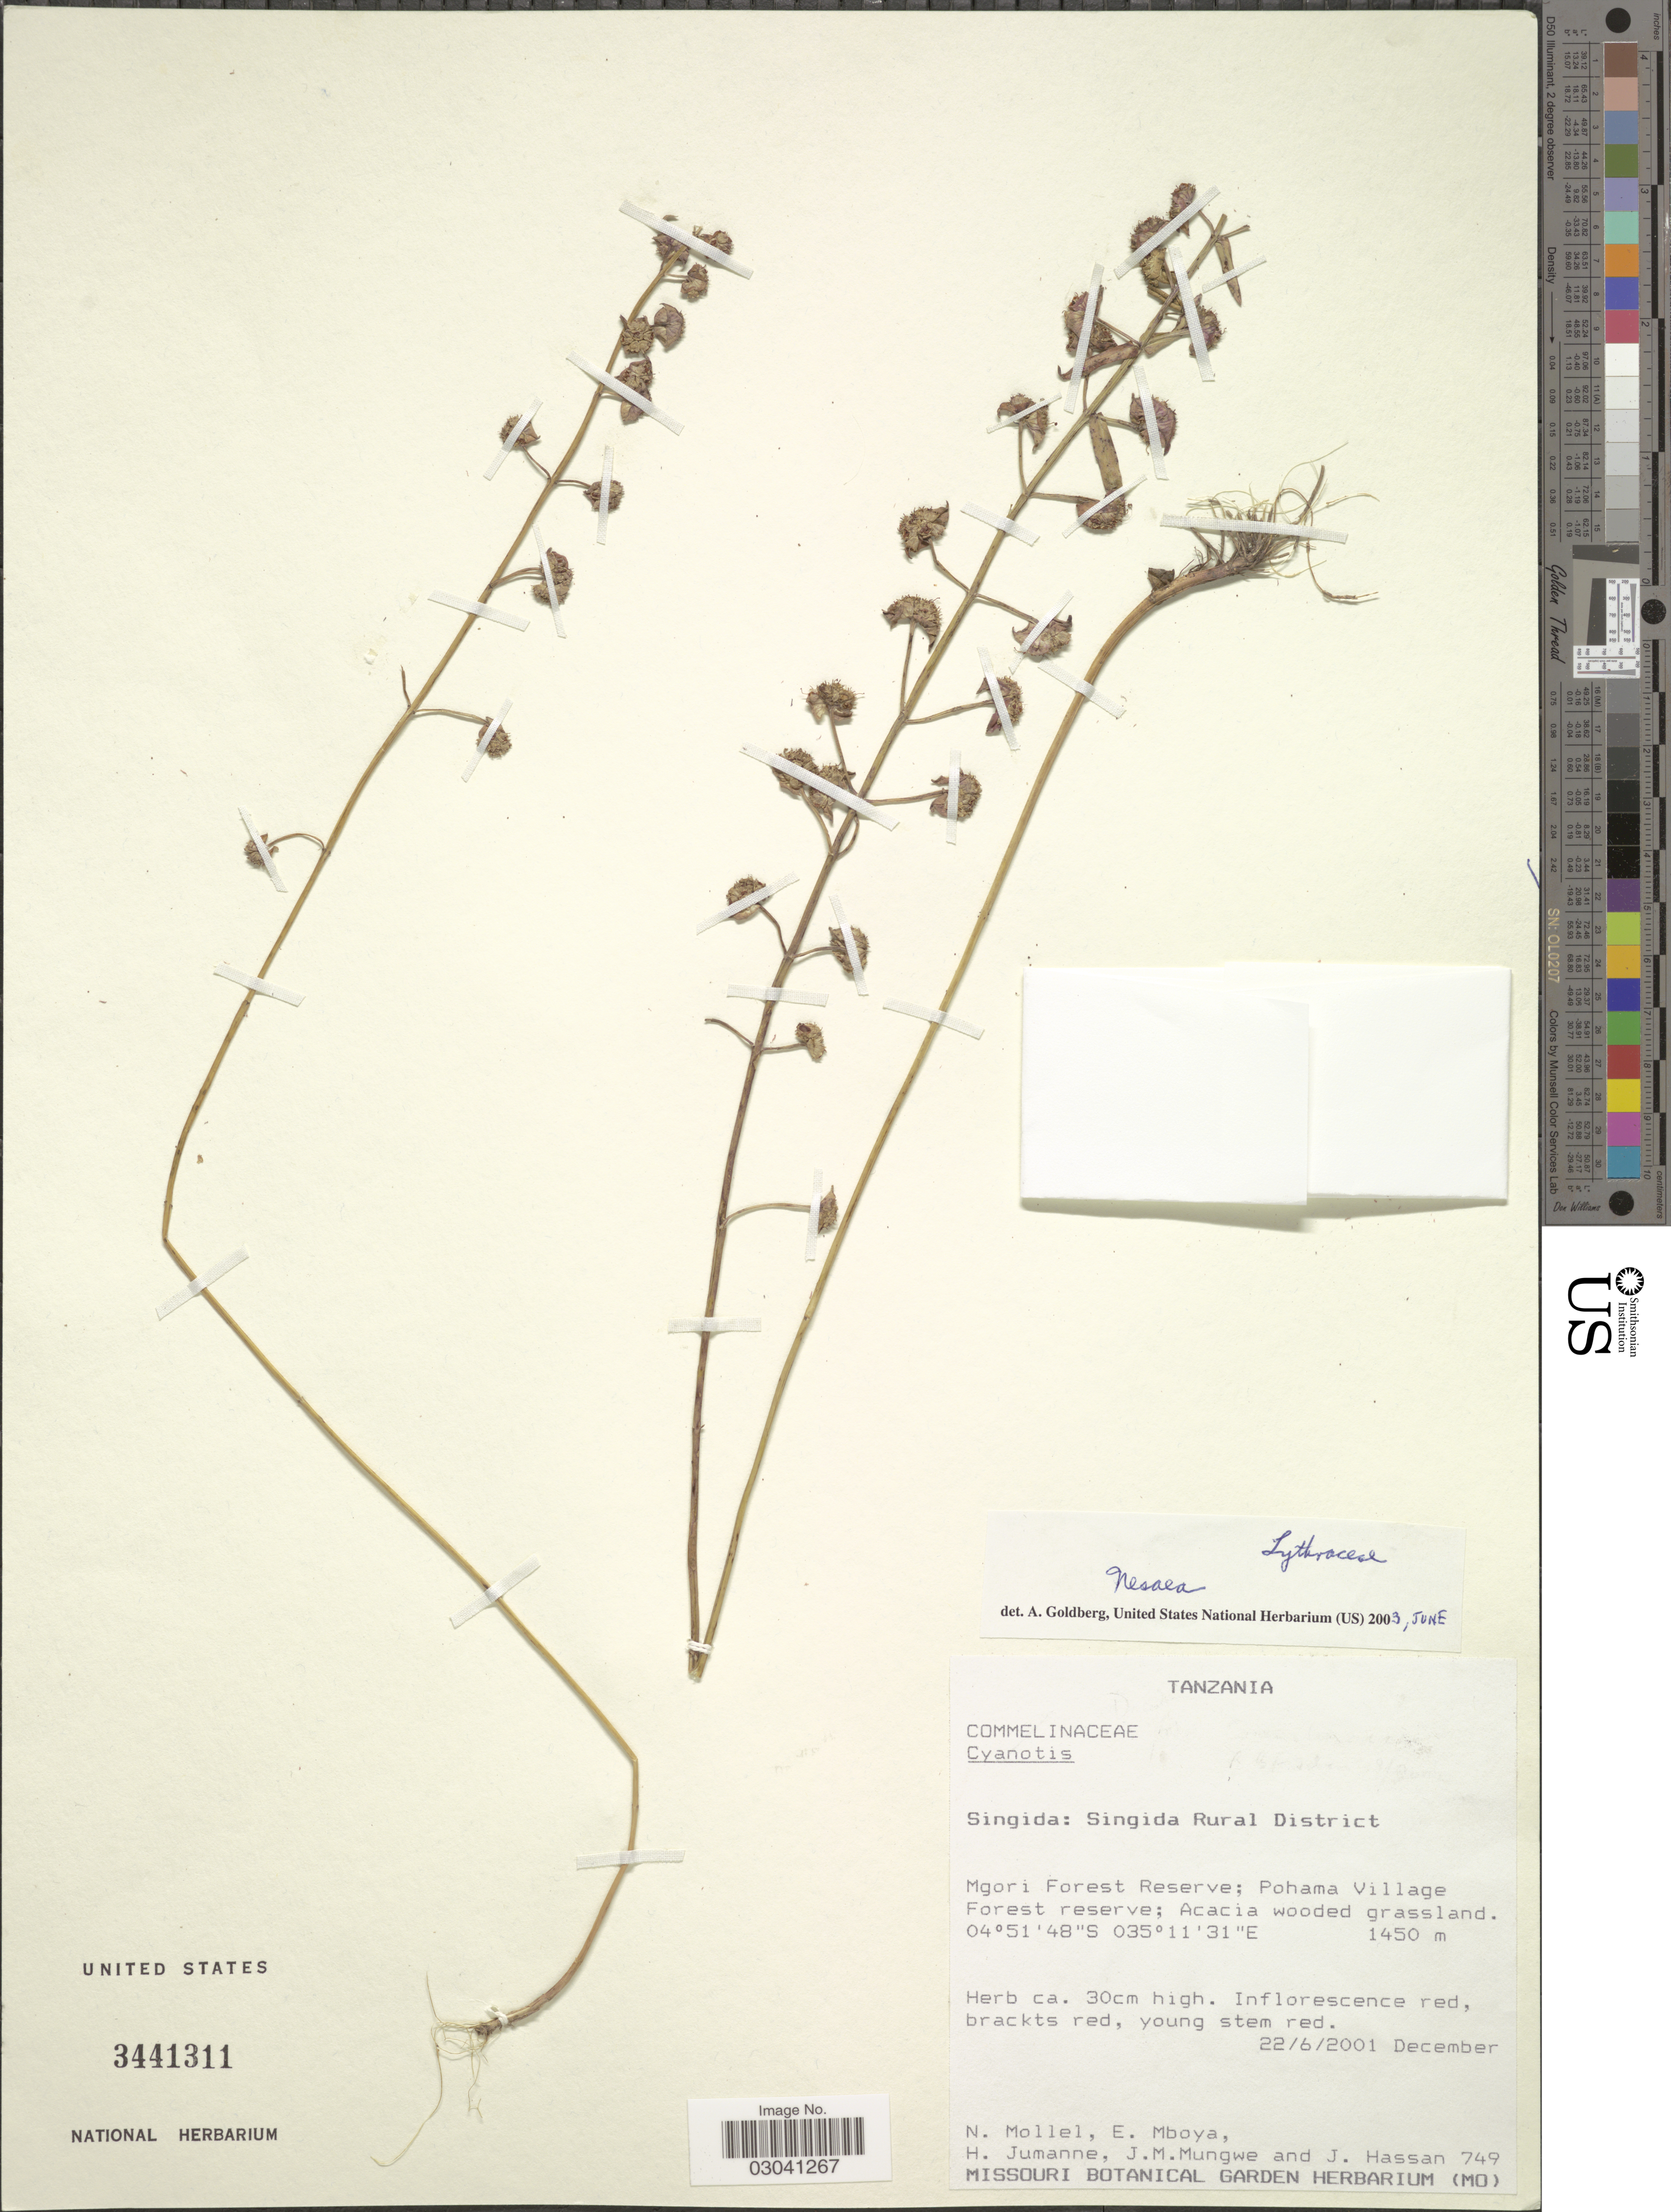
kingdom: Plantae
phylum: Tracheophyta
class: Magnoliopsida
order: Myrtales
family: Lythraceae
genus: Ammannia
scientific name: Ammannia erecta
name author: (Guill. & Perr.) S.A. Graham & Gandhi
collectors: N. Mollel, E. Mboya, H. Jumanne, J. Mungwe & J. Hassan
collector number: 749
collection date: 2001-06-22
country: Tanzania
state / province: Singida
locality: Singida Rural District, Mgori Forest Reserve; Pohama Village Forest reserve.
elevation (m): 1450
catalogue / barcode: US 3441311